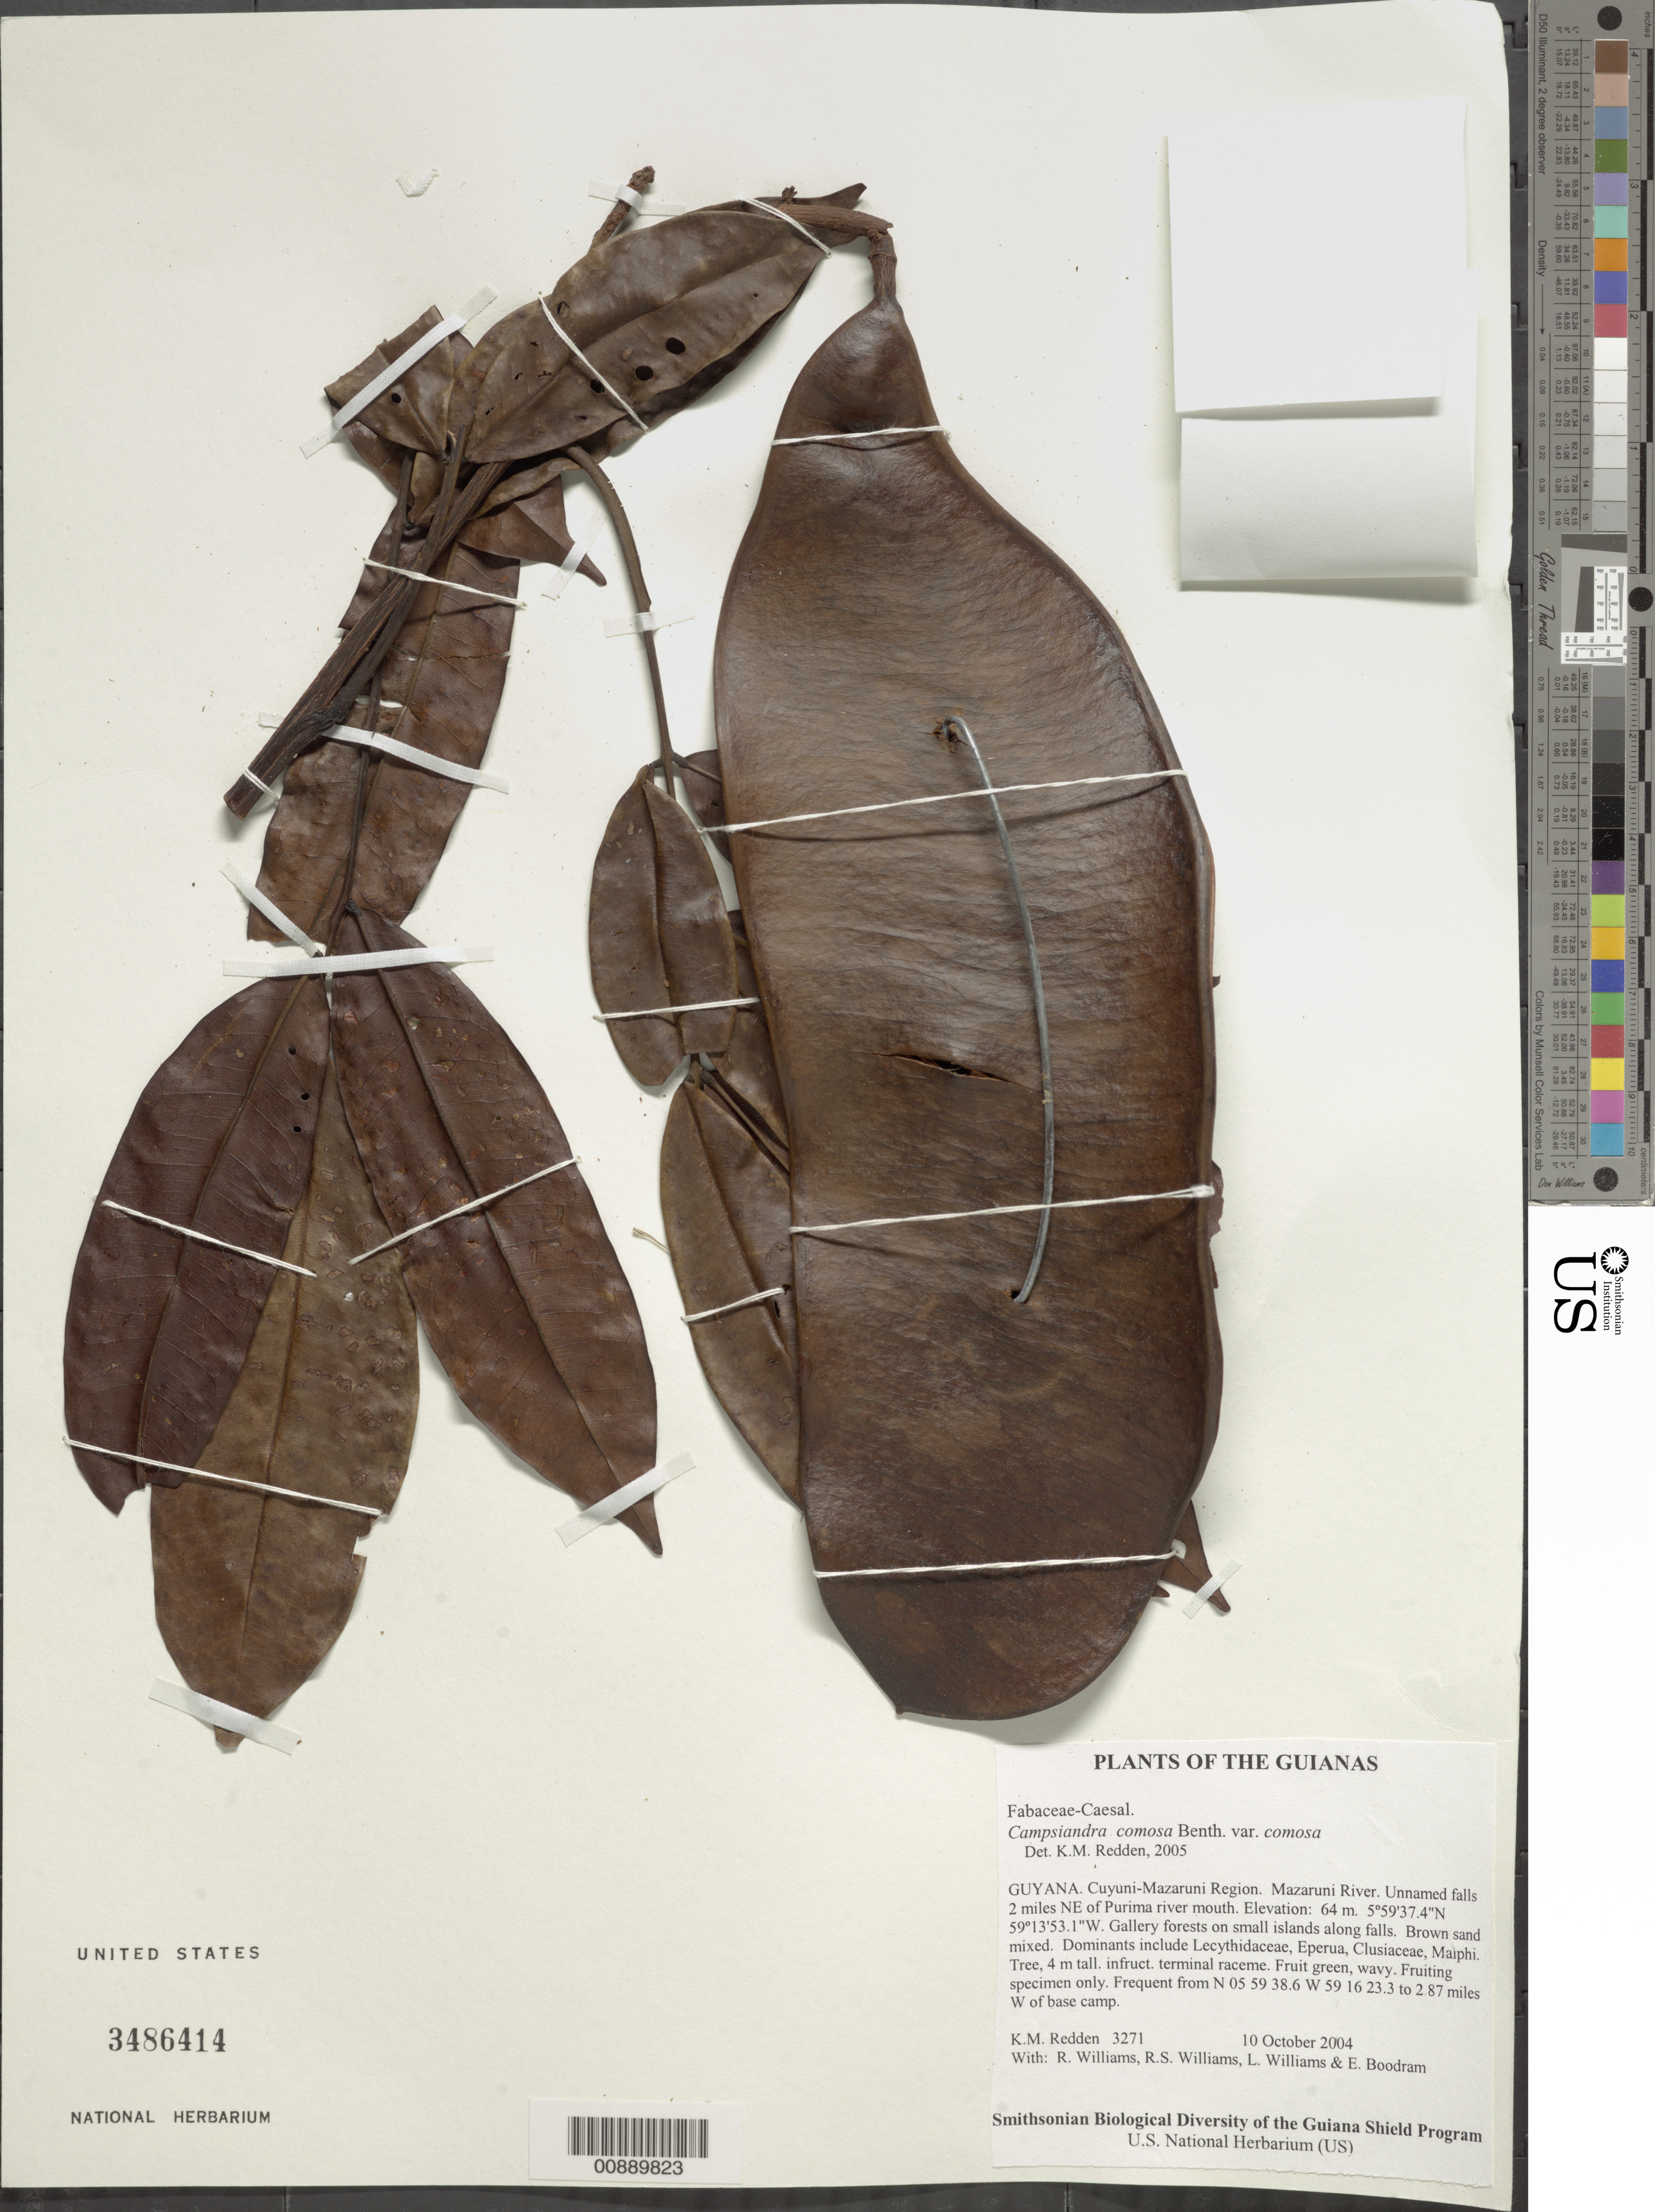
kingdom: Plantae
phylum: Tracheophyta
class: Magnoliopsida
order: Fabales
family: Fabaceae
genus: Campsiandra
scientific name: Campsiandra comosa var. comosa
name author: Benth.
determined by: Redden, K. M.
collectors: K. M. Redden, R. Williams, R. S. Williams, L. Williams & E. Boodram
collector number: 3271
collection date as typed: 10 October 2004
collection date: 2004-10-10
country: Guyana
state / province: Cuyuni-Mazaruni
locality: Mazaruni River. Unnamed falls 2 miles NE of Purima river mouth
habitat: Gallery forests on small islands along falls. Brown sand mixed. Dominants include Lecythidaceae, Eperua, Clusiaceae, Malpig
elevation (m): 64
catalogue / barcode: US 3486414